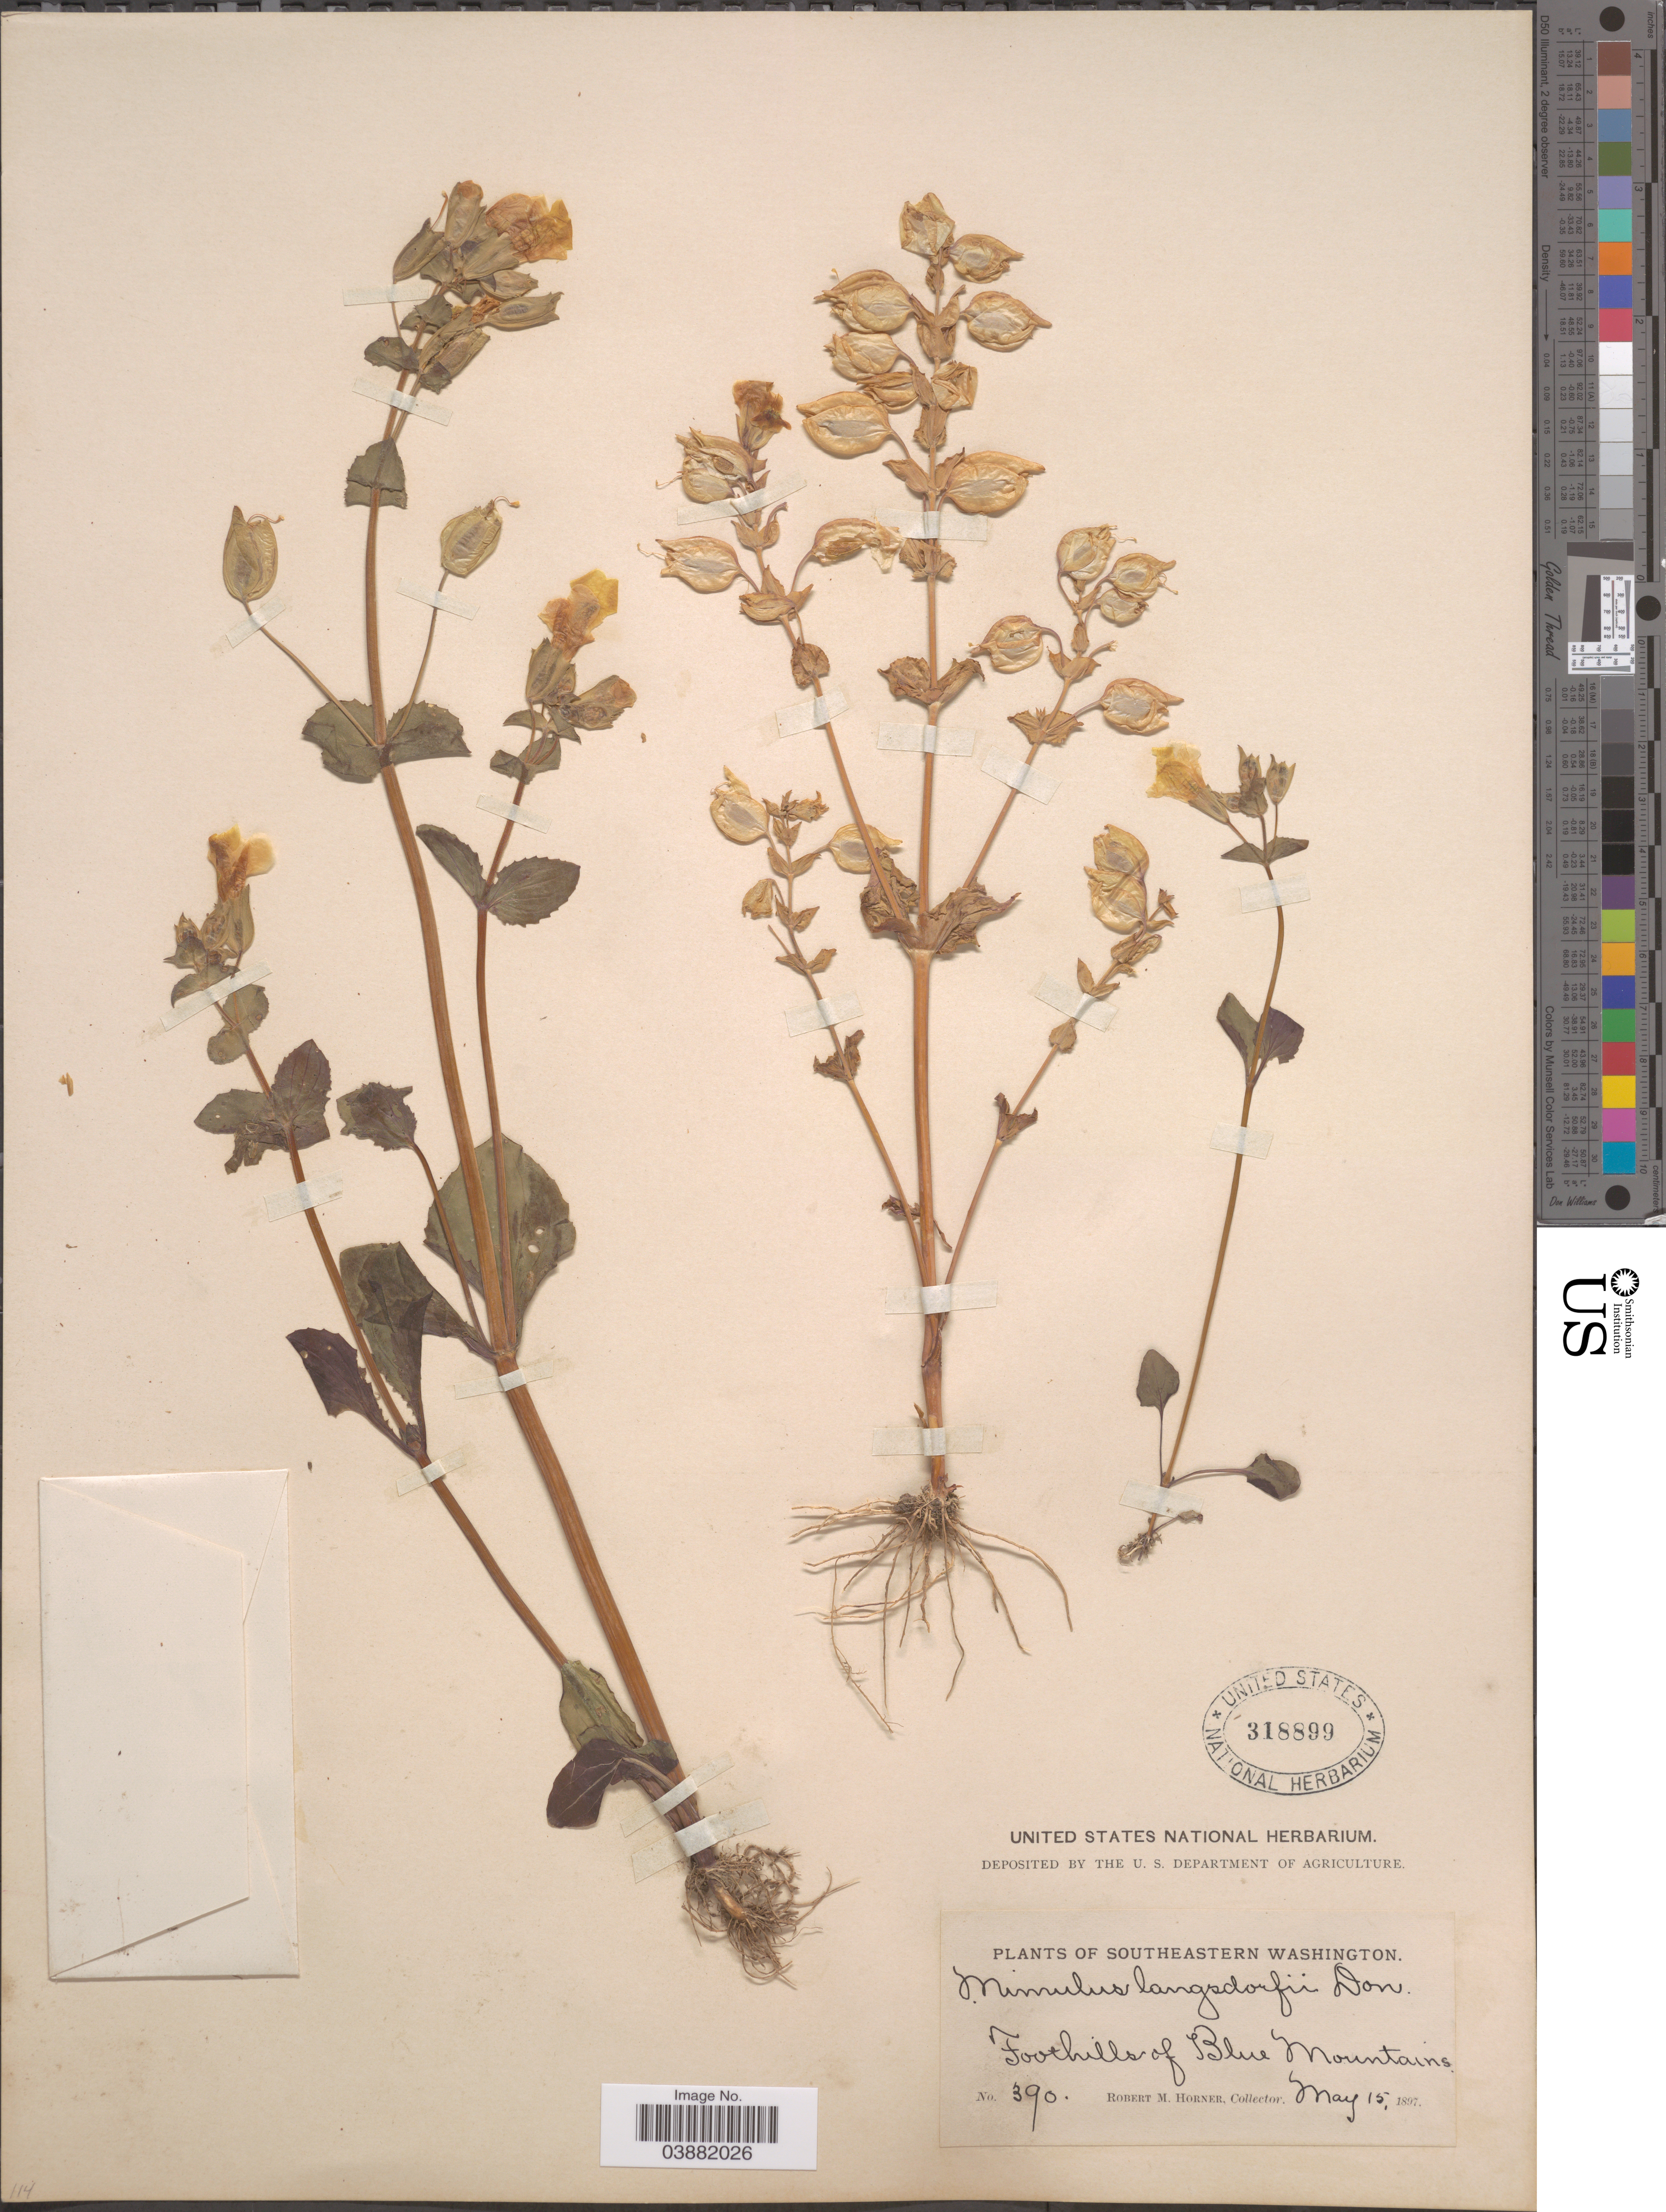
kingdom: Plantae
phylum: Tracheophyta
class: Magnoliopsida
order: Lamiales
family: Phrymaceae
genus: Mimulus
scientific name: Mimulus langsdorffii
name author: Donn & Sims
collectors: R. Horner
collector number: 390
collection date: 1897-05-15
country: United States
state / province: Washington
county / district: Clallam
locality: Southeastern Washington. Foothills of Blue Mountains.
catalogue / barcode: US 318899